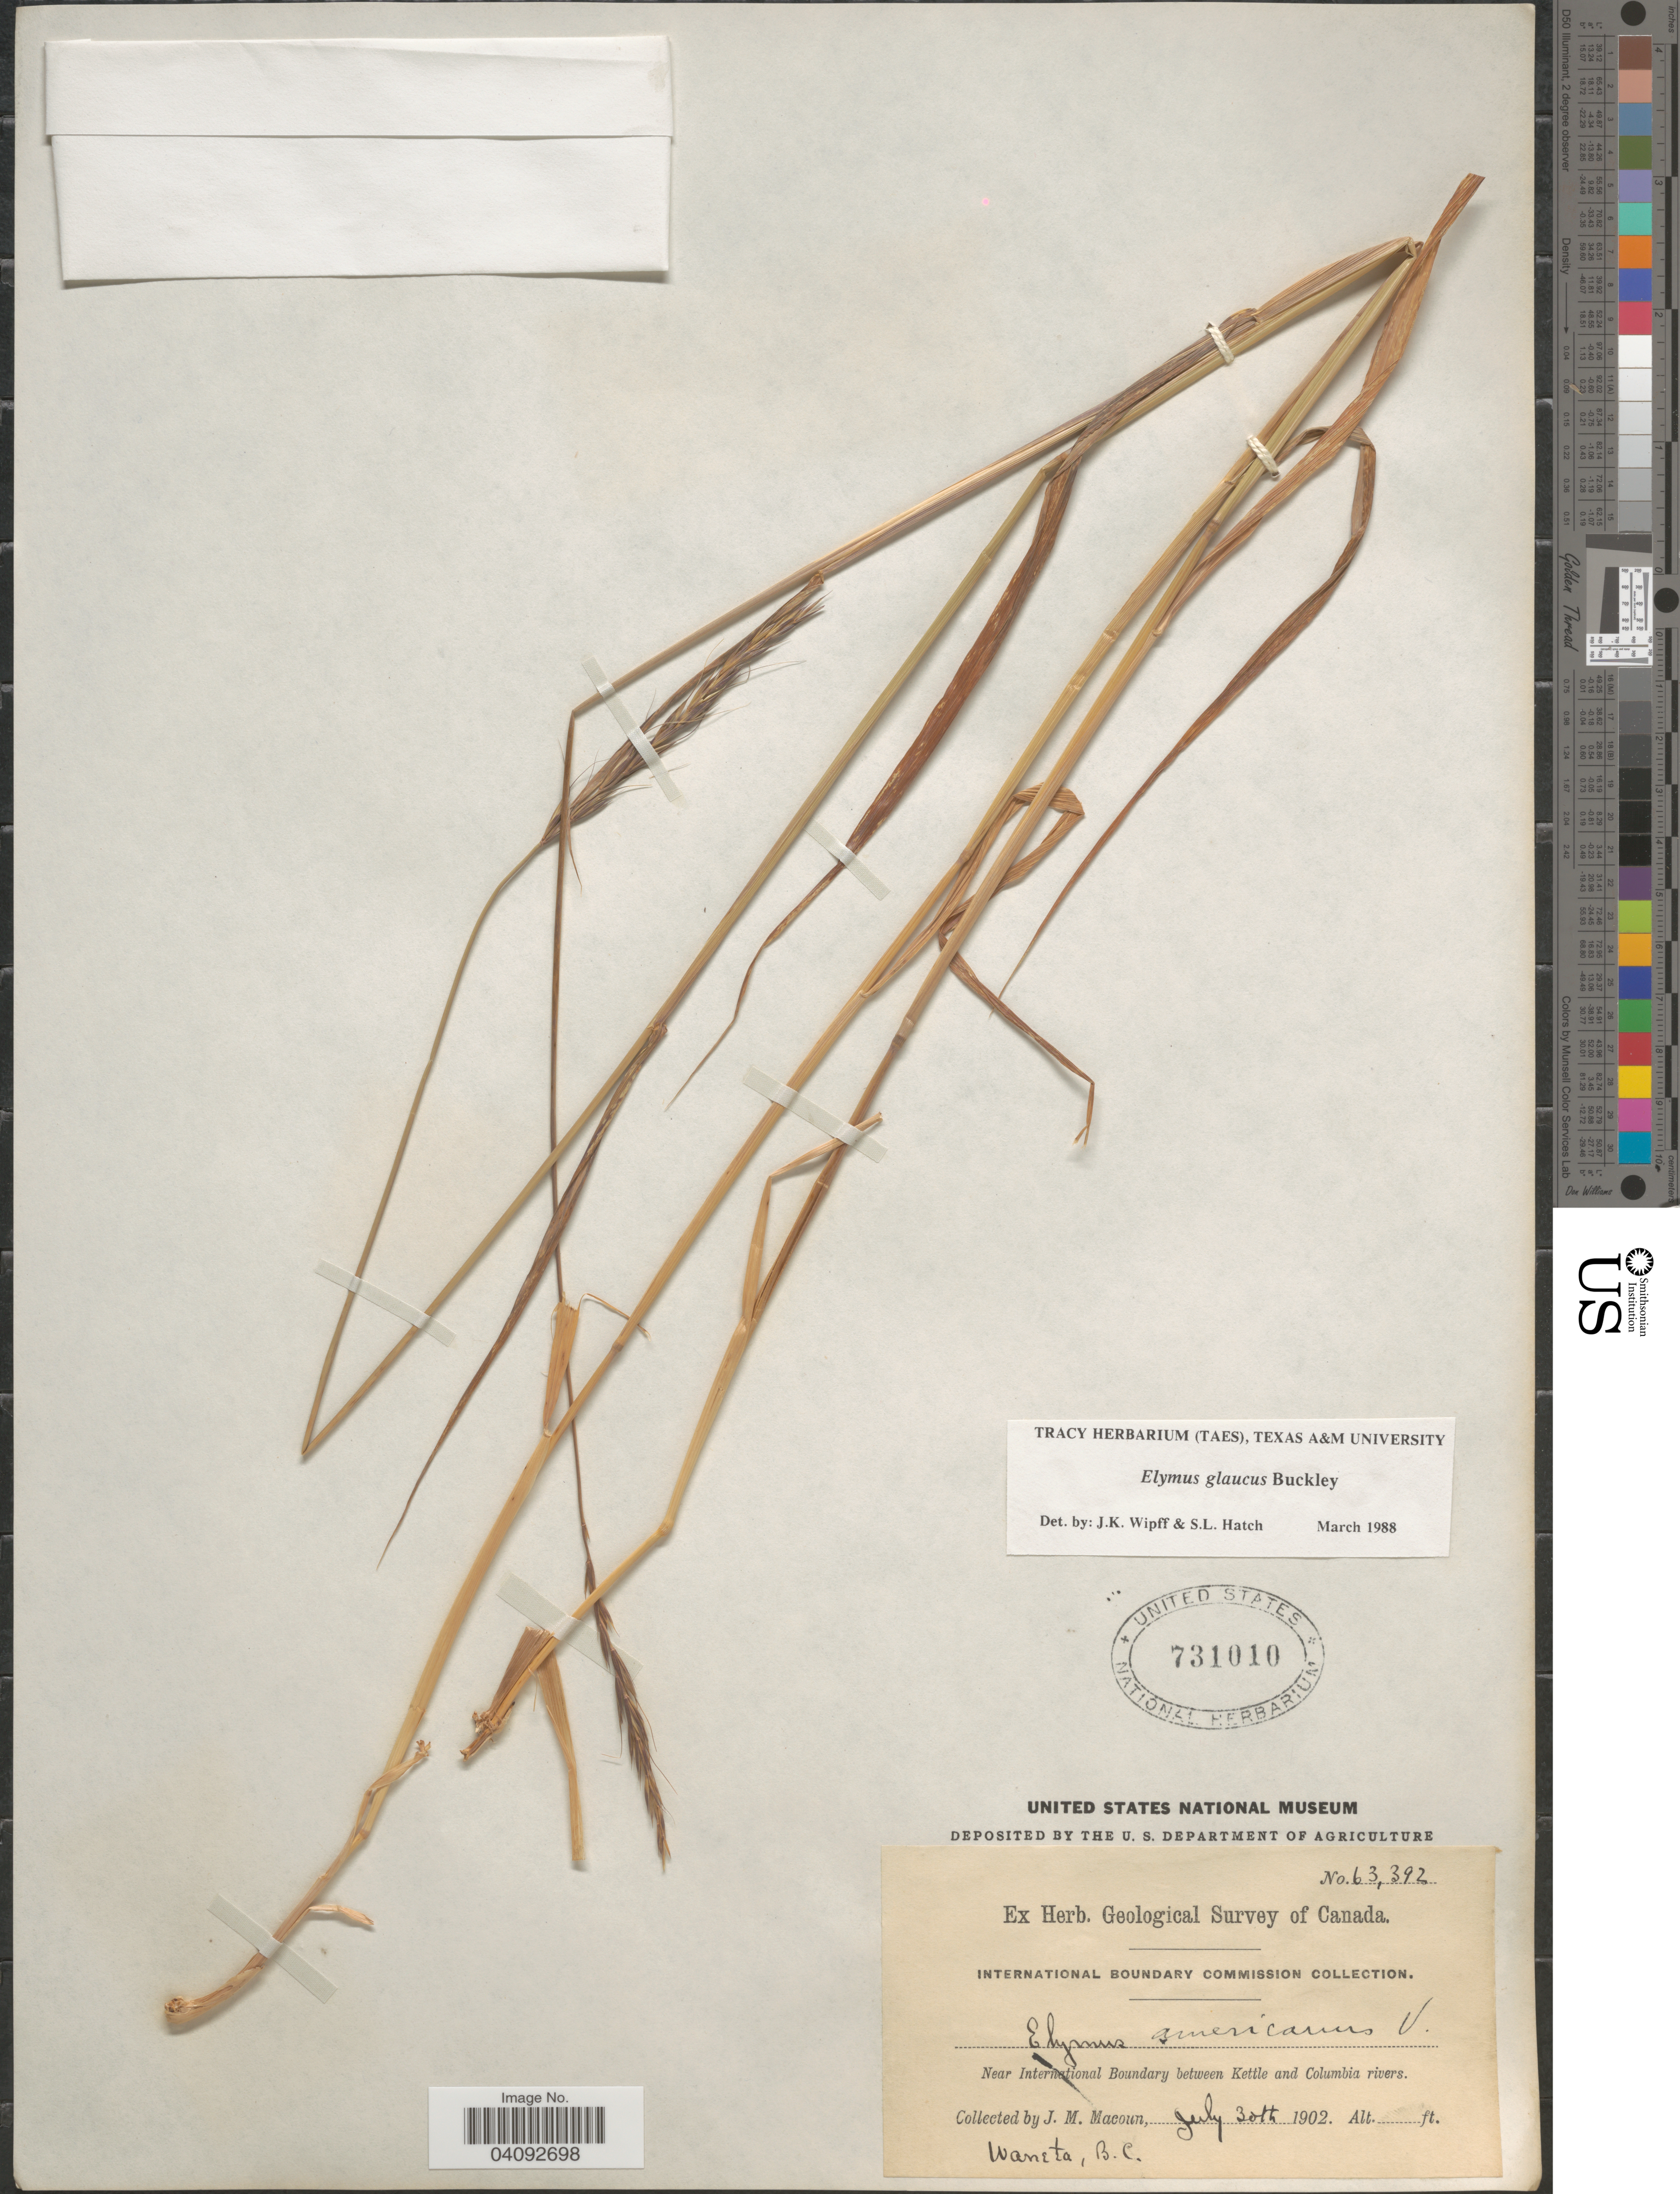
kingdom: Plantae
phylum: Tracheophyta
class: Liliopsida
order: Poales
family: Poaceae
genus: Elymus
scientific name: Elymus glabriflorus var. glabriflorus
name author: (Vasey ex L.H. Dewey) Scribn. & C.R. Ball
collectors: J. M. Macoun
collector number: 63392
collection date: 1902-07-30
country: Canada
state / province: British Columbia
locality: Geological Survey of Canada. Near International Boundary between Kettle and Columbia rivers. Waneta.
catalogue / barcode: US 731010